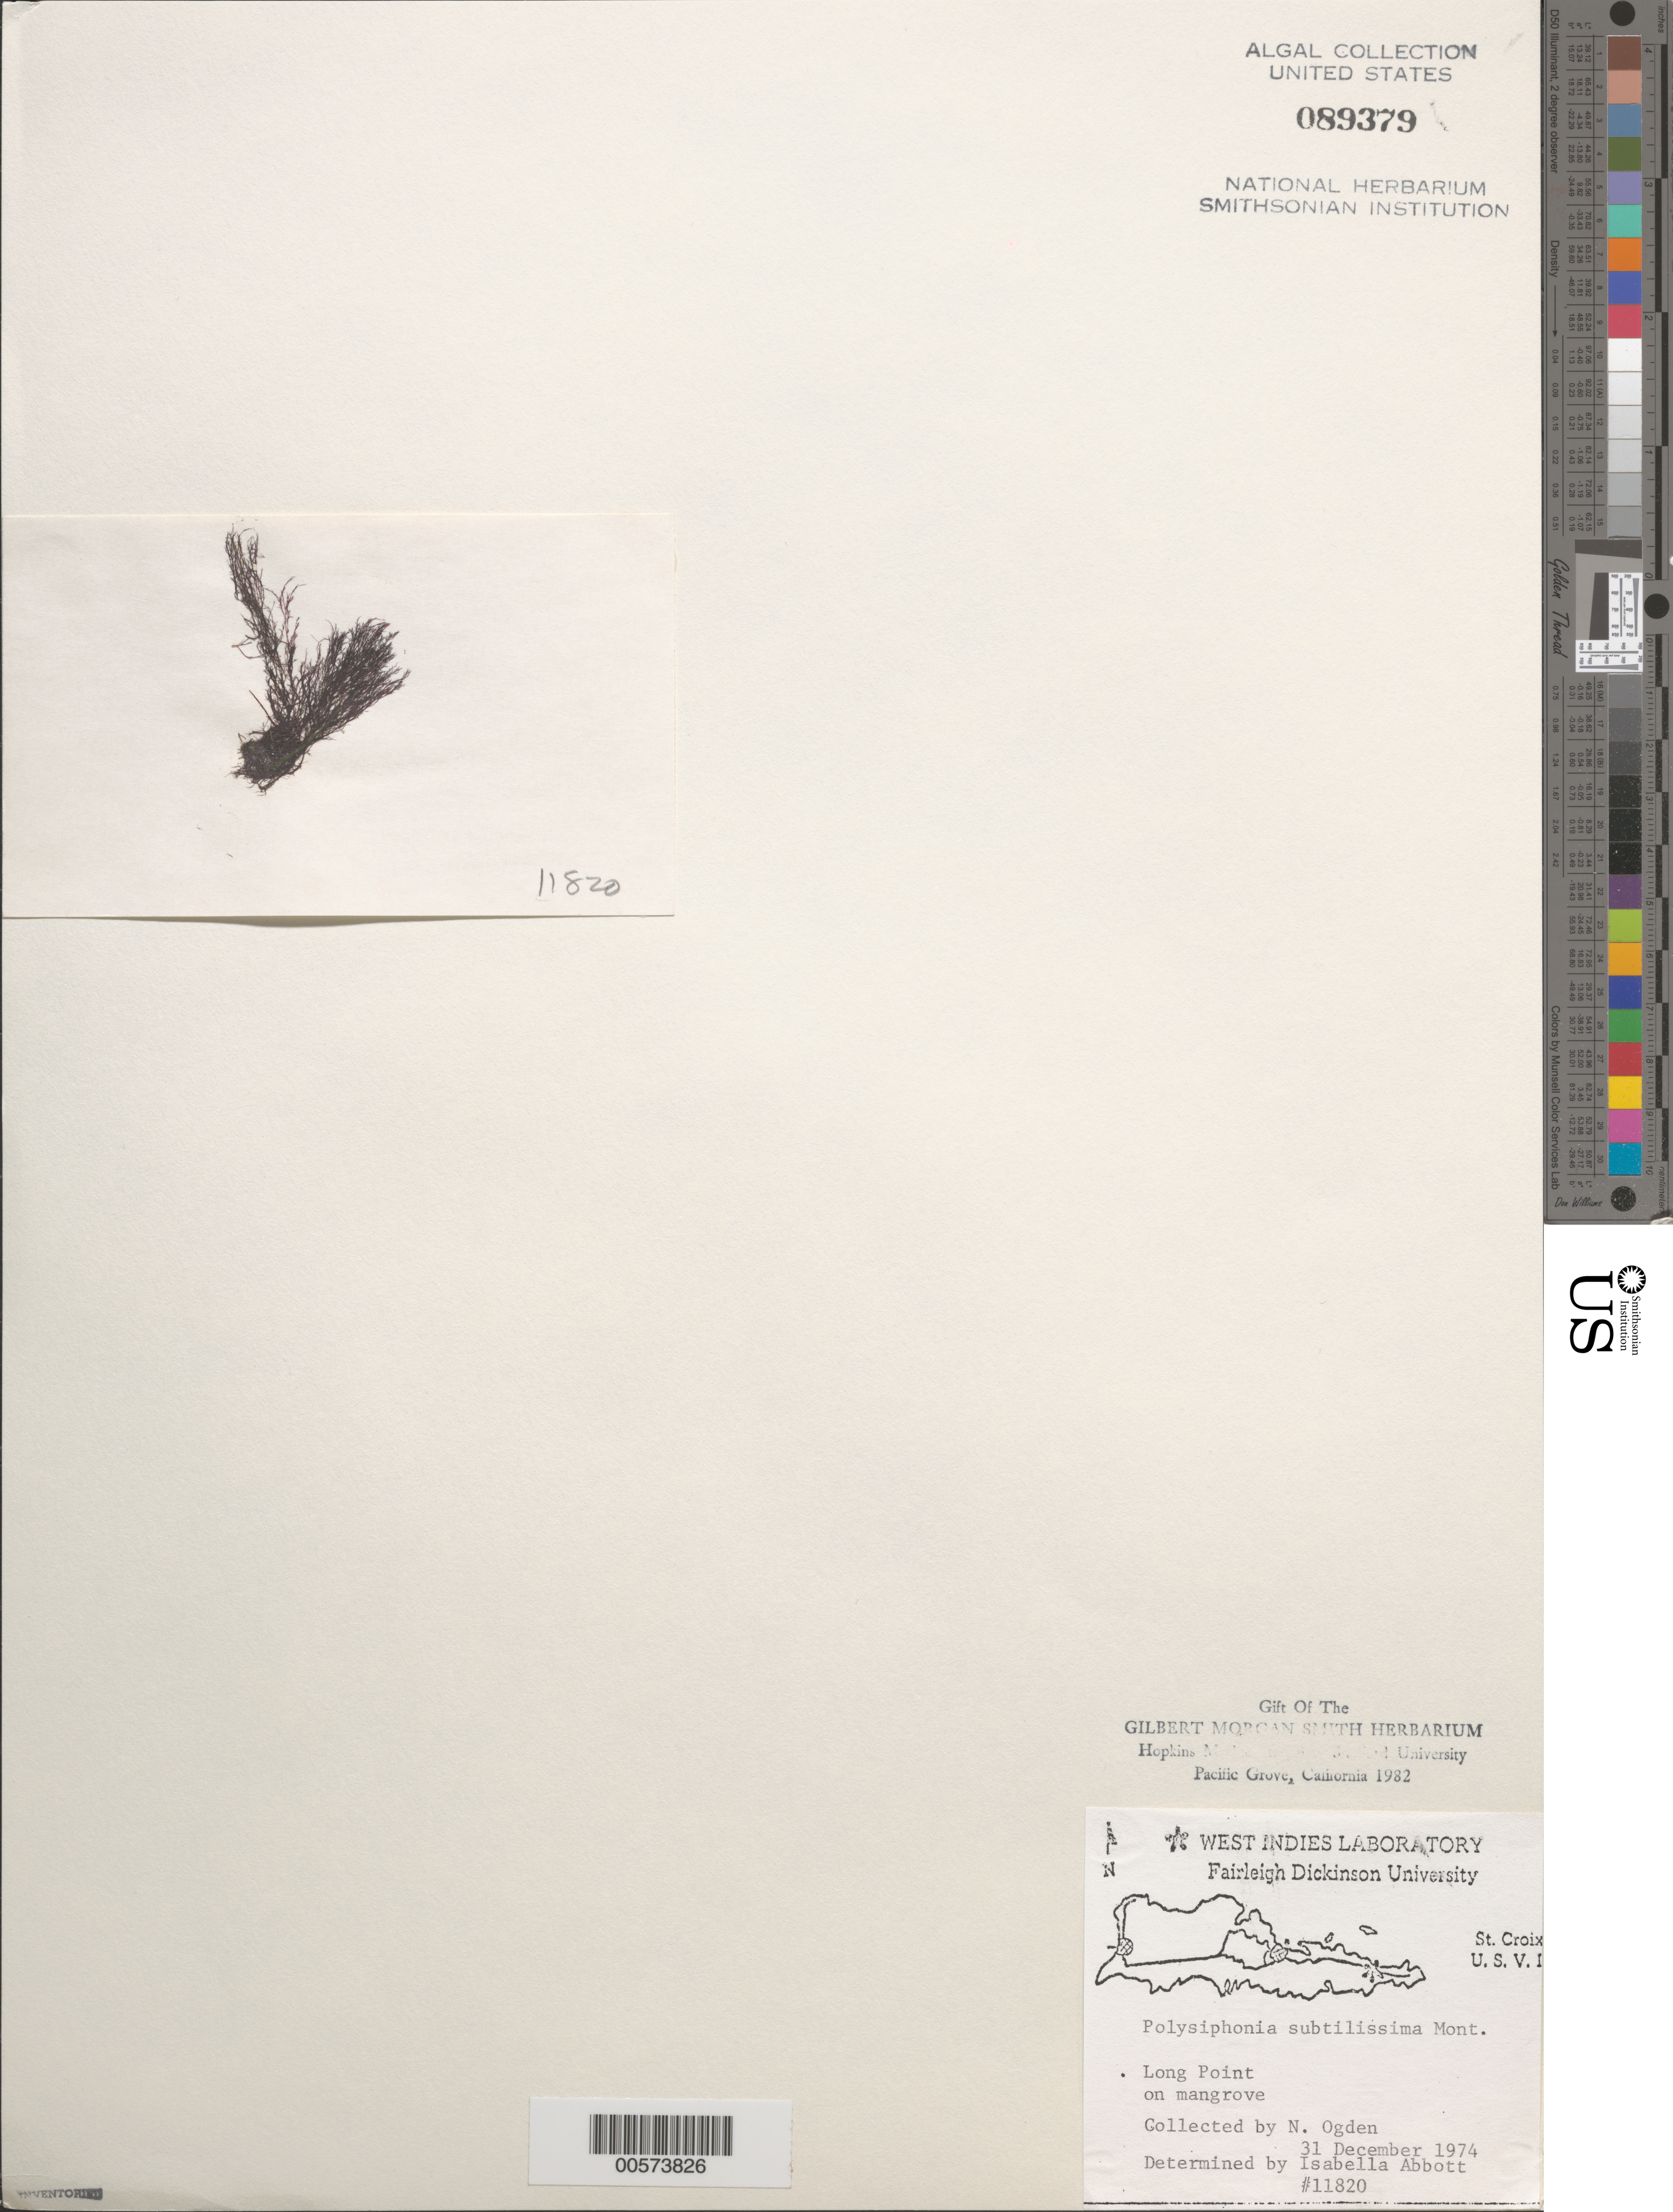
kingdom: Plantae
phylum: Rhodophyta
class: Florideophyceae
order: Ceramiales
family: Rhodomelaceae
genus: Polysiphonia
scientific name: Polysiphonia subtilissima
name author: Mont.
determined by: Abbott, Isabella A.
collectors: N. Ogden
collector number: IAA 11820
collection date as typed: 31 Dec 1974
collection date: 1974-12-31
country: U.S. Virgin Islands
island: St. Croix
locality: Long Point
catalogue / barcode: US 89379